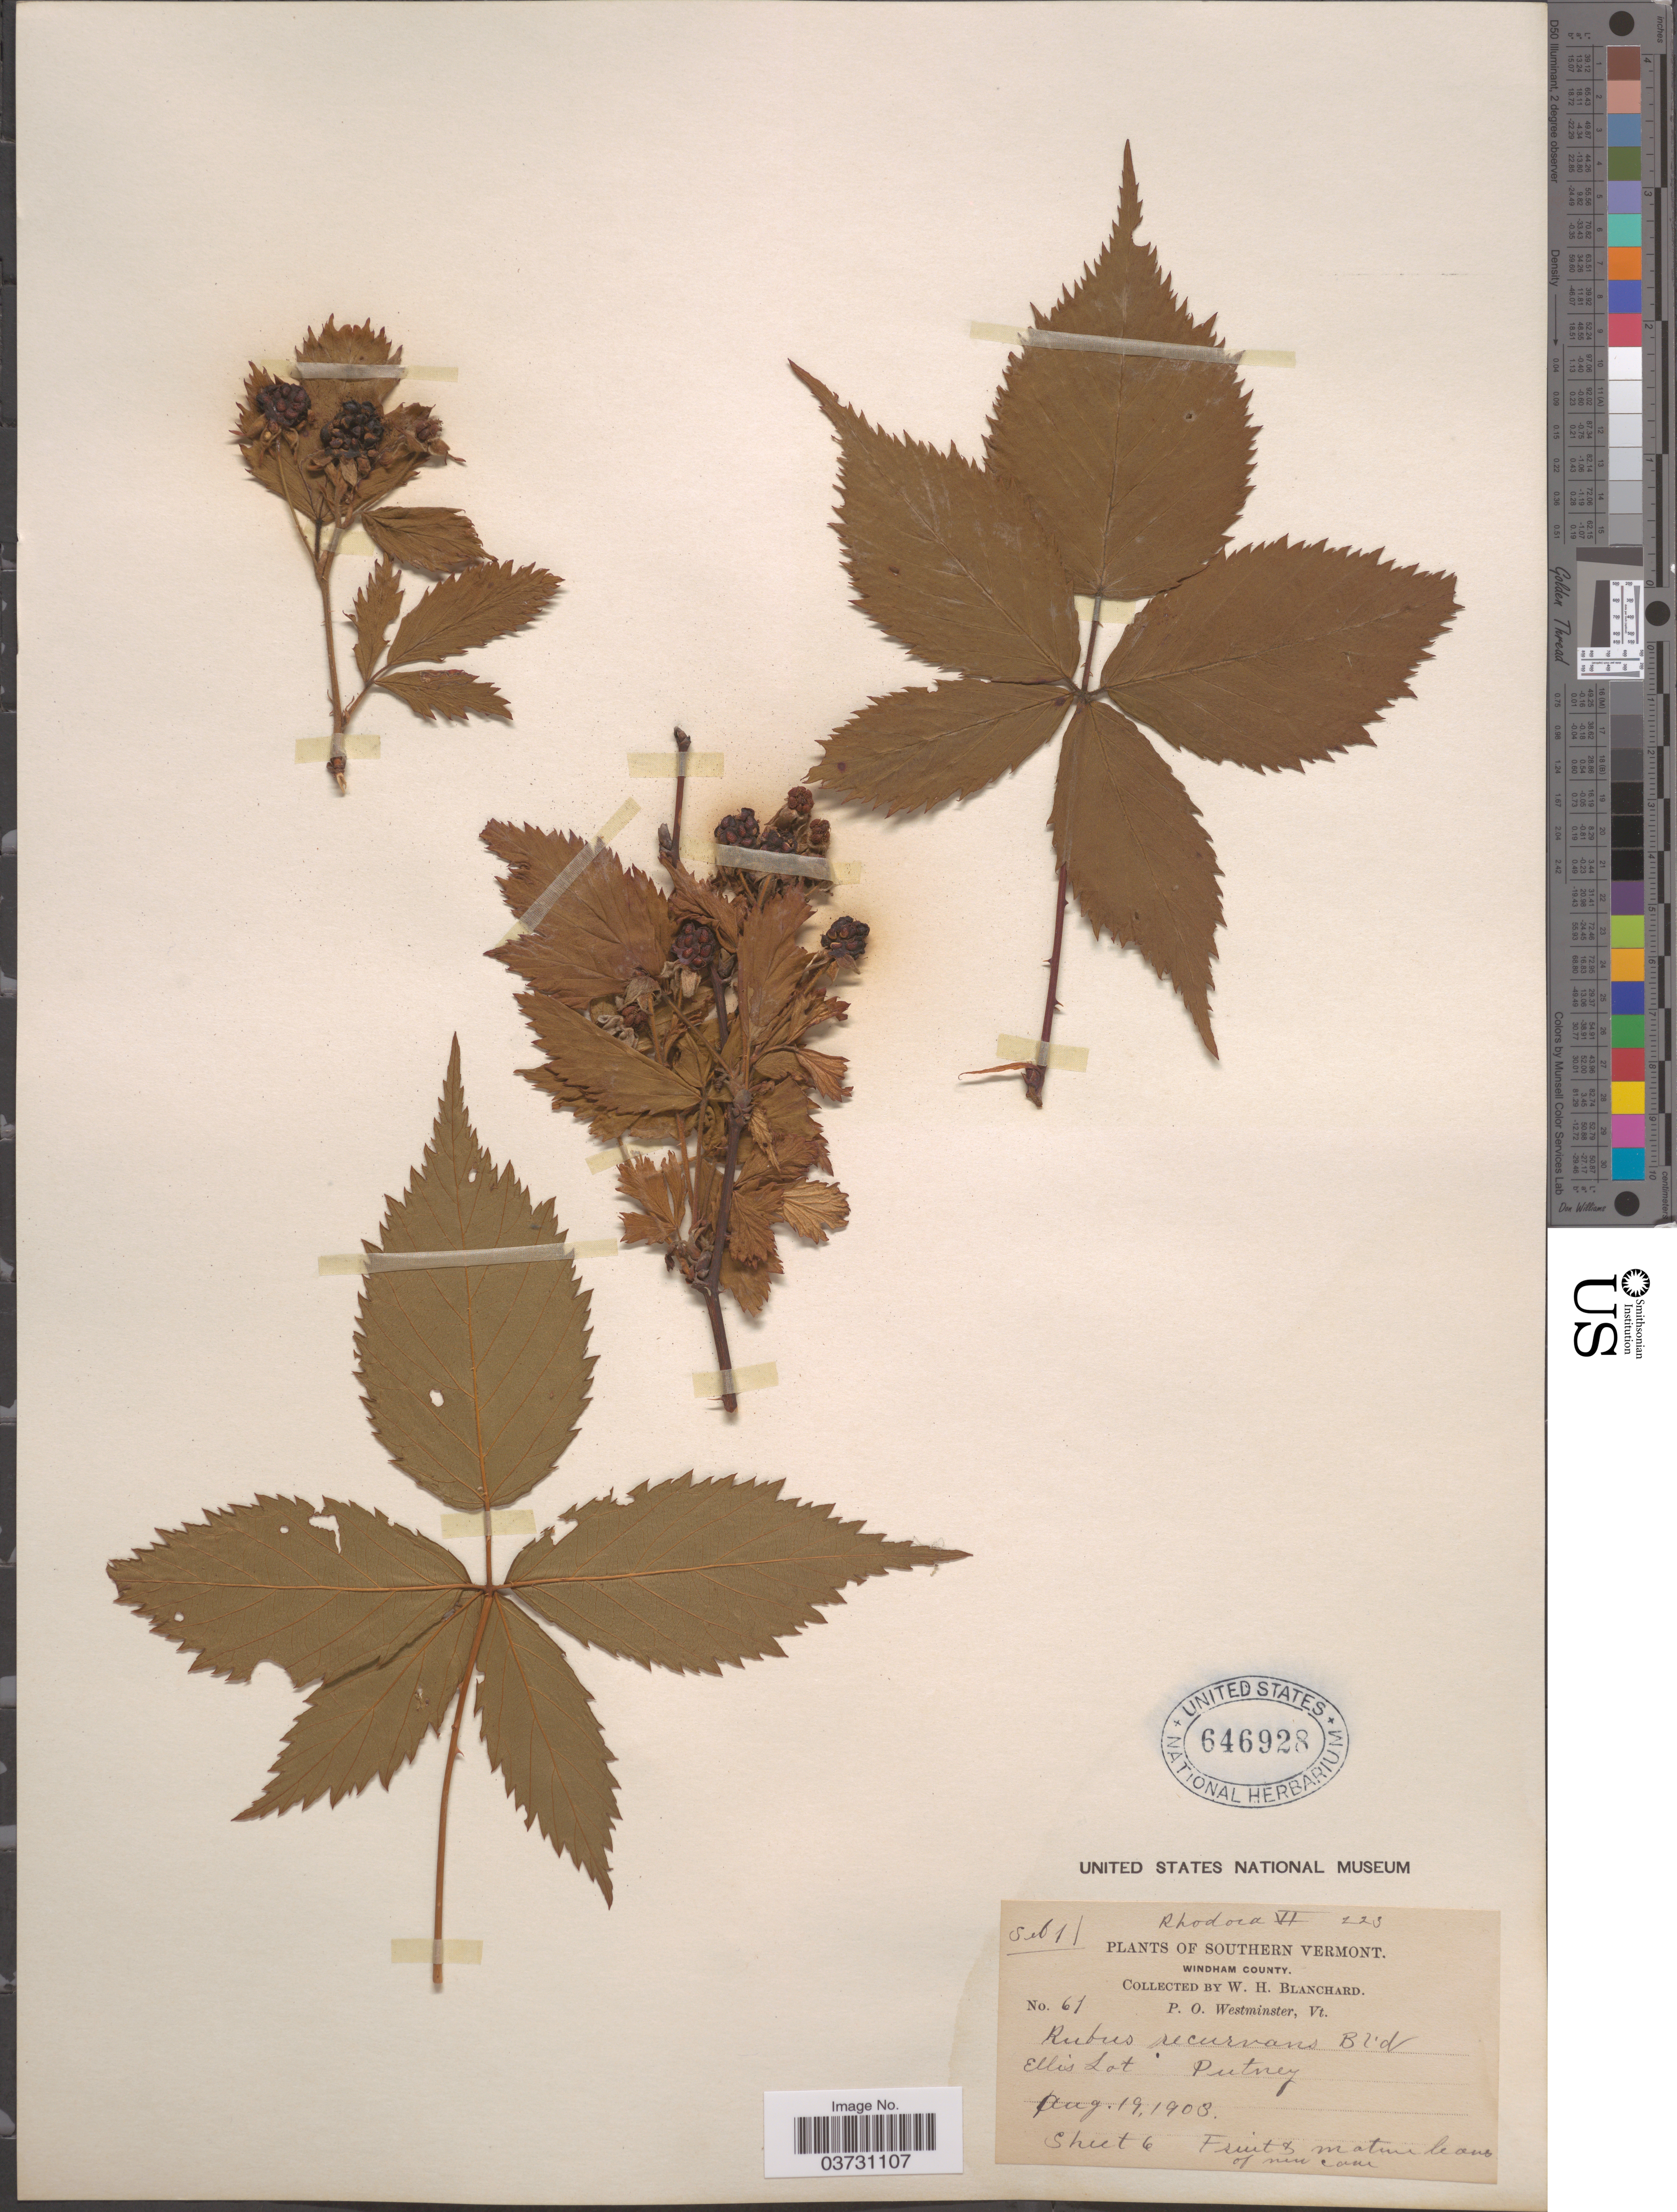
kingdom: Plantae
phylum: Tracheophyta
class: Magnoliopsida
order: Rosales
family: Rosaceae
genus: Rubus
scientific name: Rubus recurvans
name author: Blanch.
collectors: W. H. Blanchard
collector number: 61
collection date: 1903-08-19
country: United States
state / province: Vermont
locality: Southern Vermont.. Windham County. Allis Lot. Putney.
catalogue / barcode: US 646928